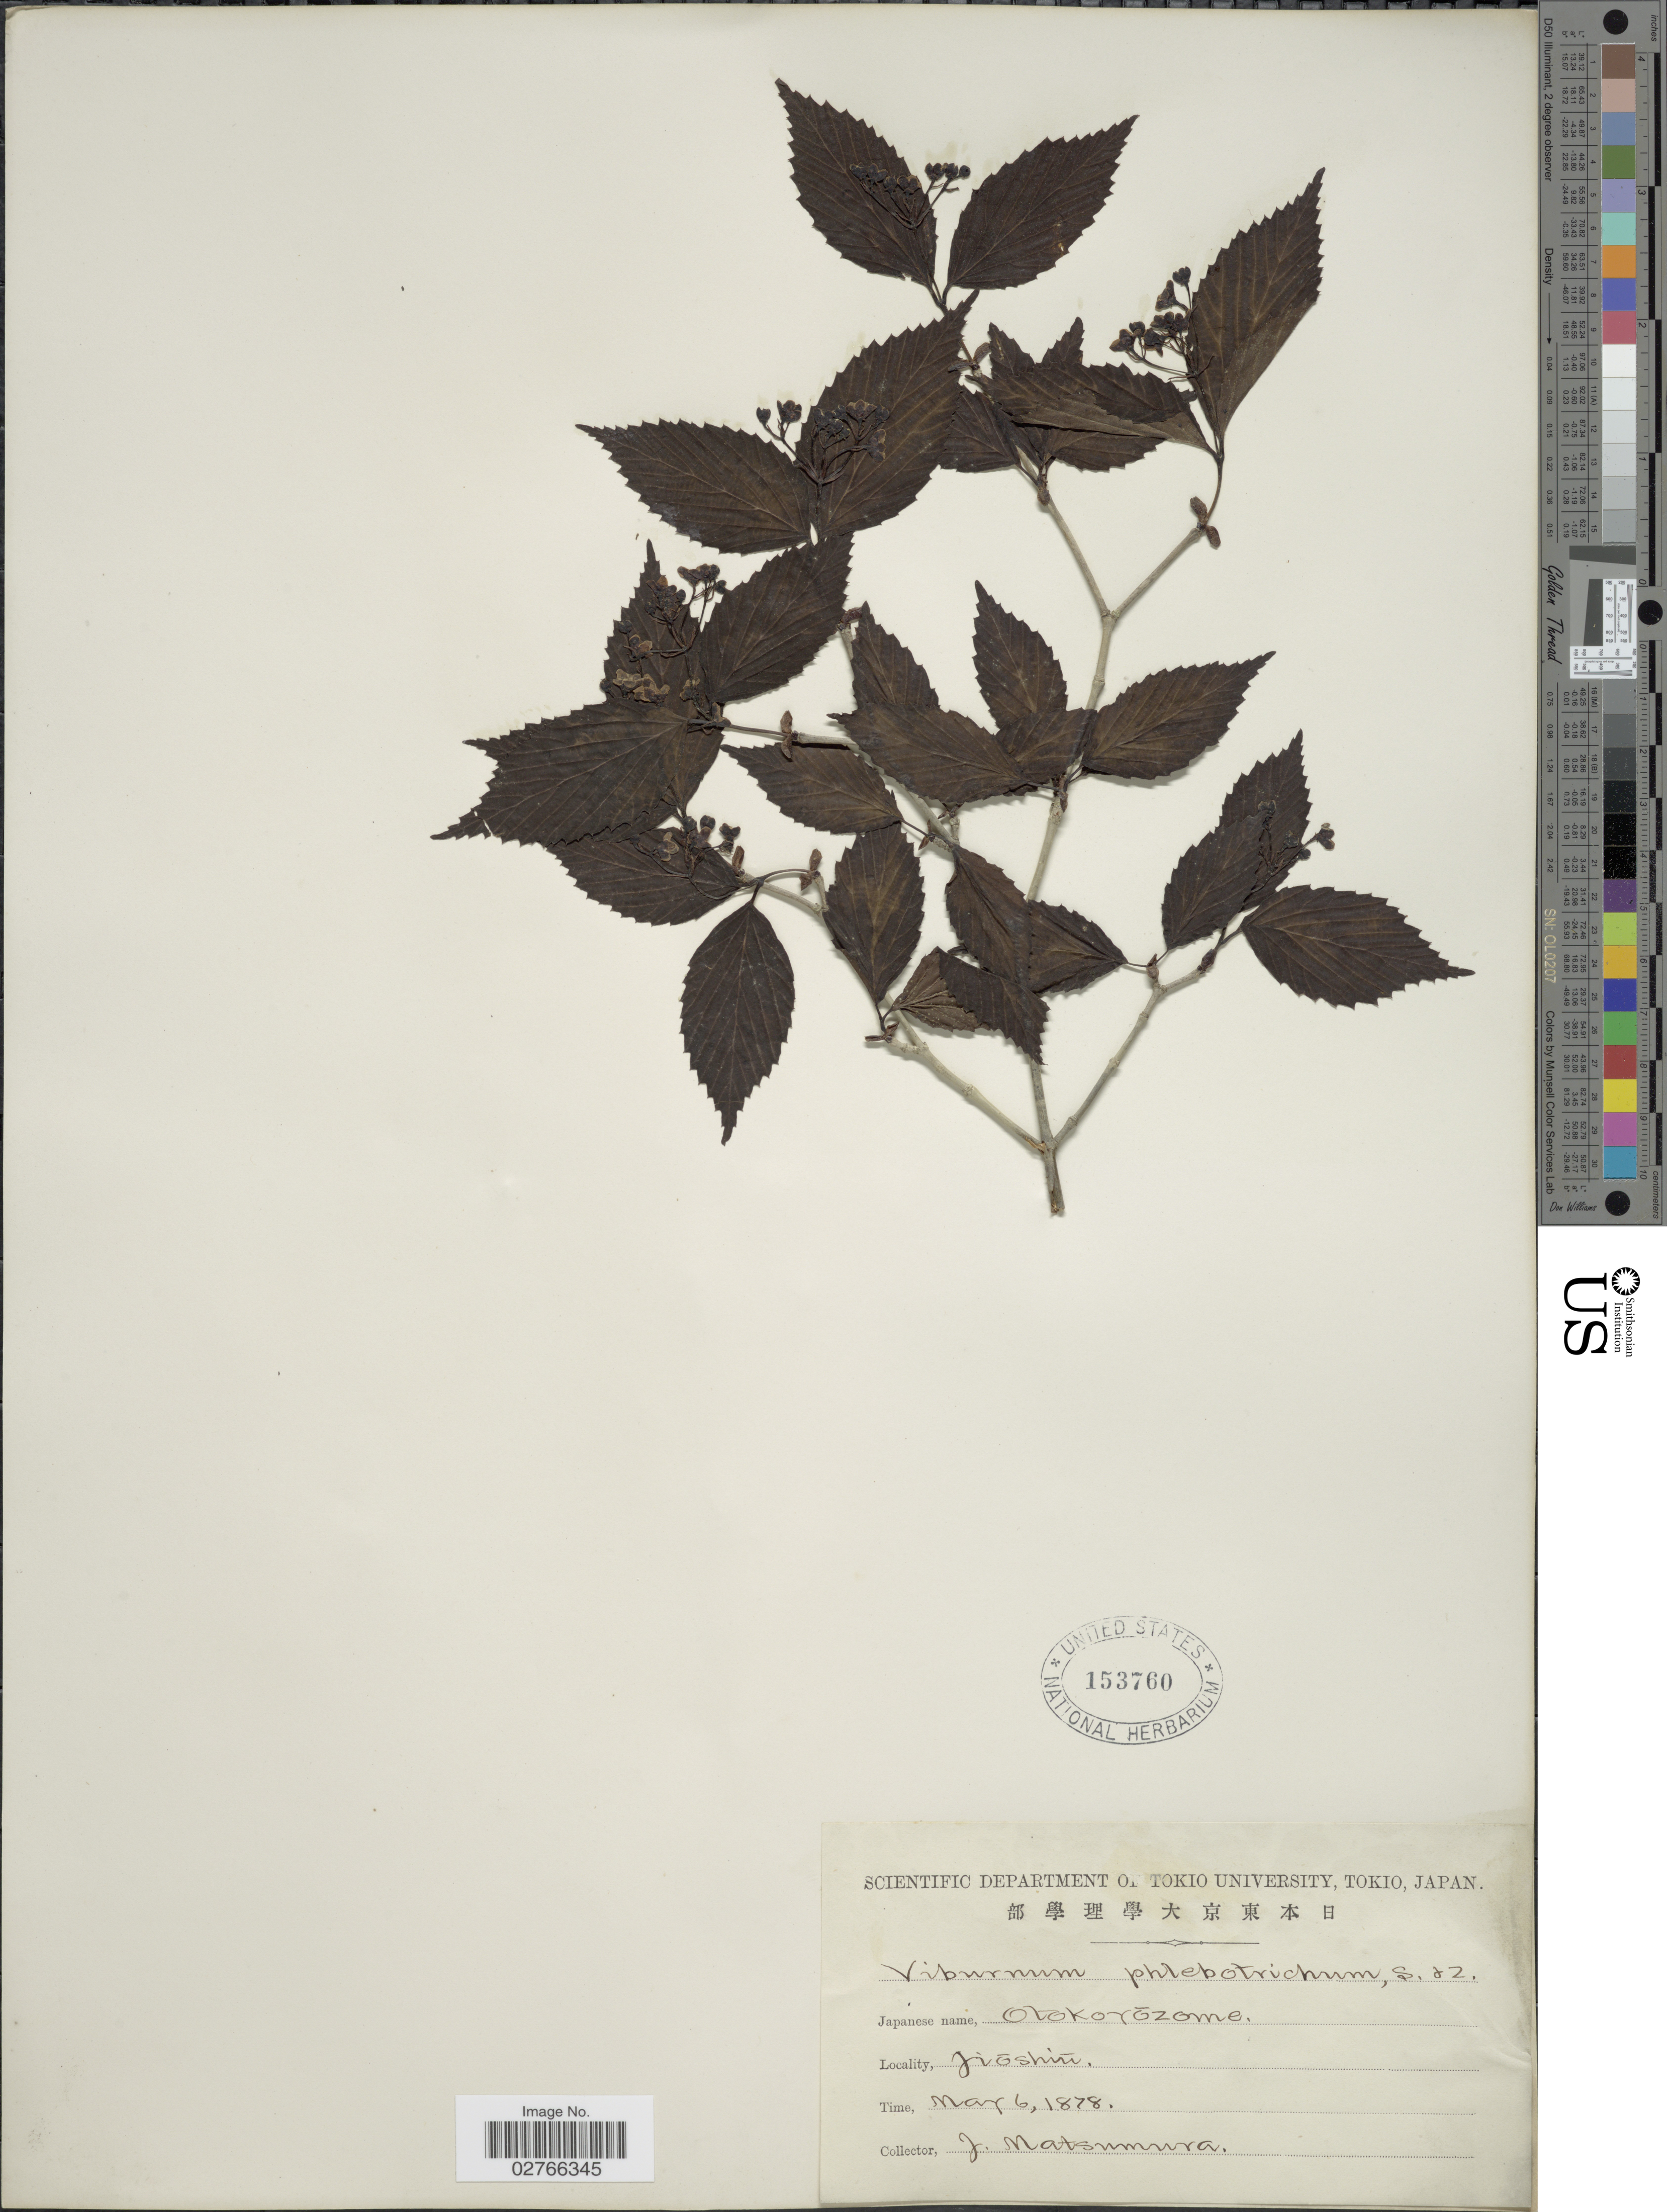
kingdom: Plantae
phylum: Tracheophyta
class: Magnoliopsida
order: Dipsacales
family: Viburnaceae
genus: Viburnum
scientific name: Viburnum phlebotrichum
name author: Siebold & Zucc.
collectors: J. Matsumura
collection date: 1878-05-06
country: Japan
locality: Jioshiu.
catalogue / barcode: US 153760